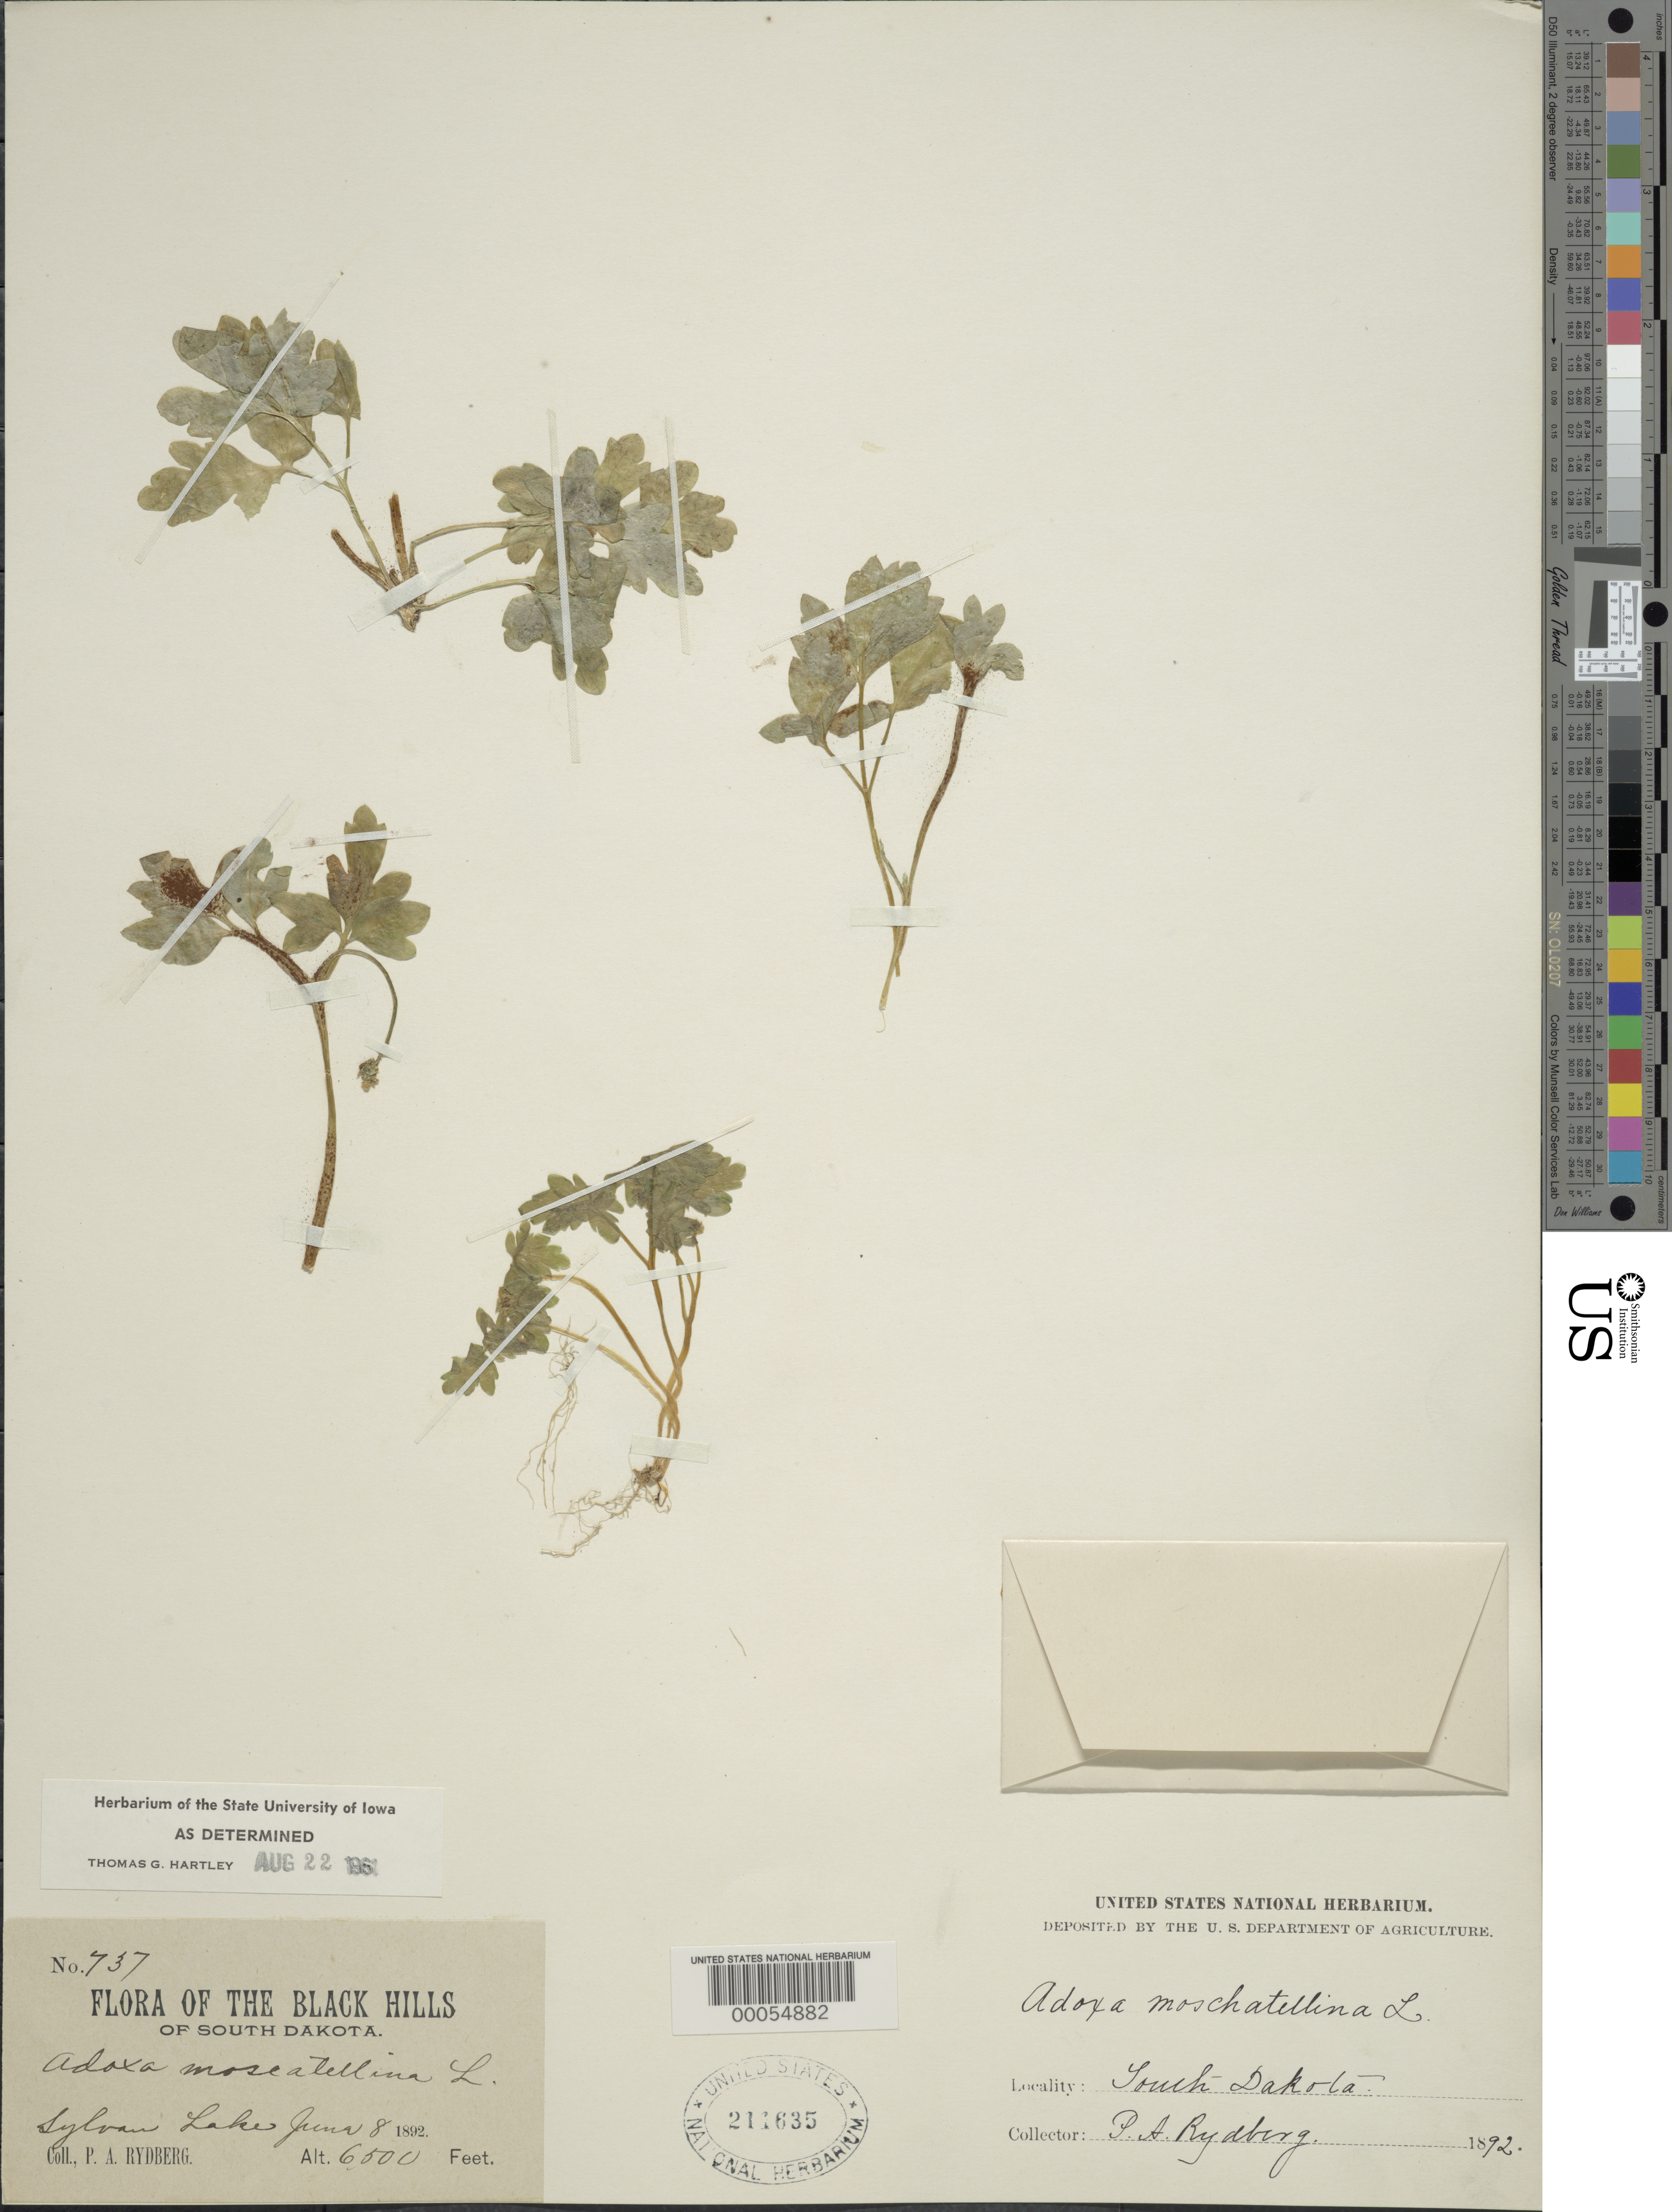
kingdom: Plantae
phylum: Tracheophyta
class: Magnoliopsida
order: Dipsacales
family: Viburnaceae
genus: Adoxa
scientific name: Adoxa moschatellina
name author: L.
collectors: P. A. Rydberg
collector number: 737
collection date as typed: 08 Jun 1892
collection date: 1892-06-08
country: United States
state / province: South Dakota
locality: Sylvan lake, black hills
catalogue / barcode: US 2116351